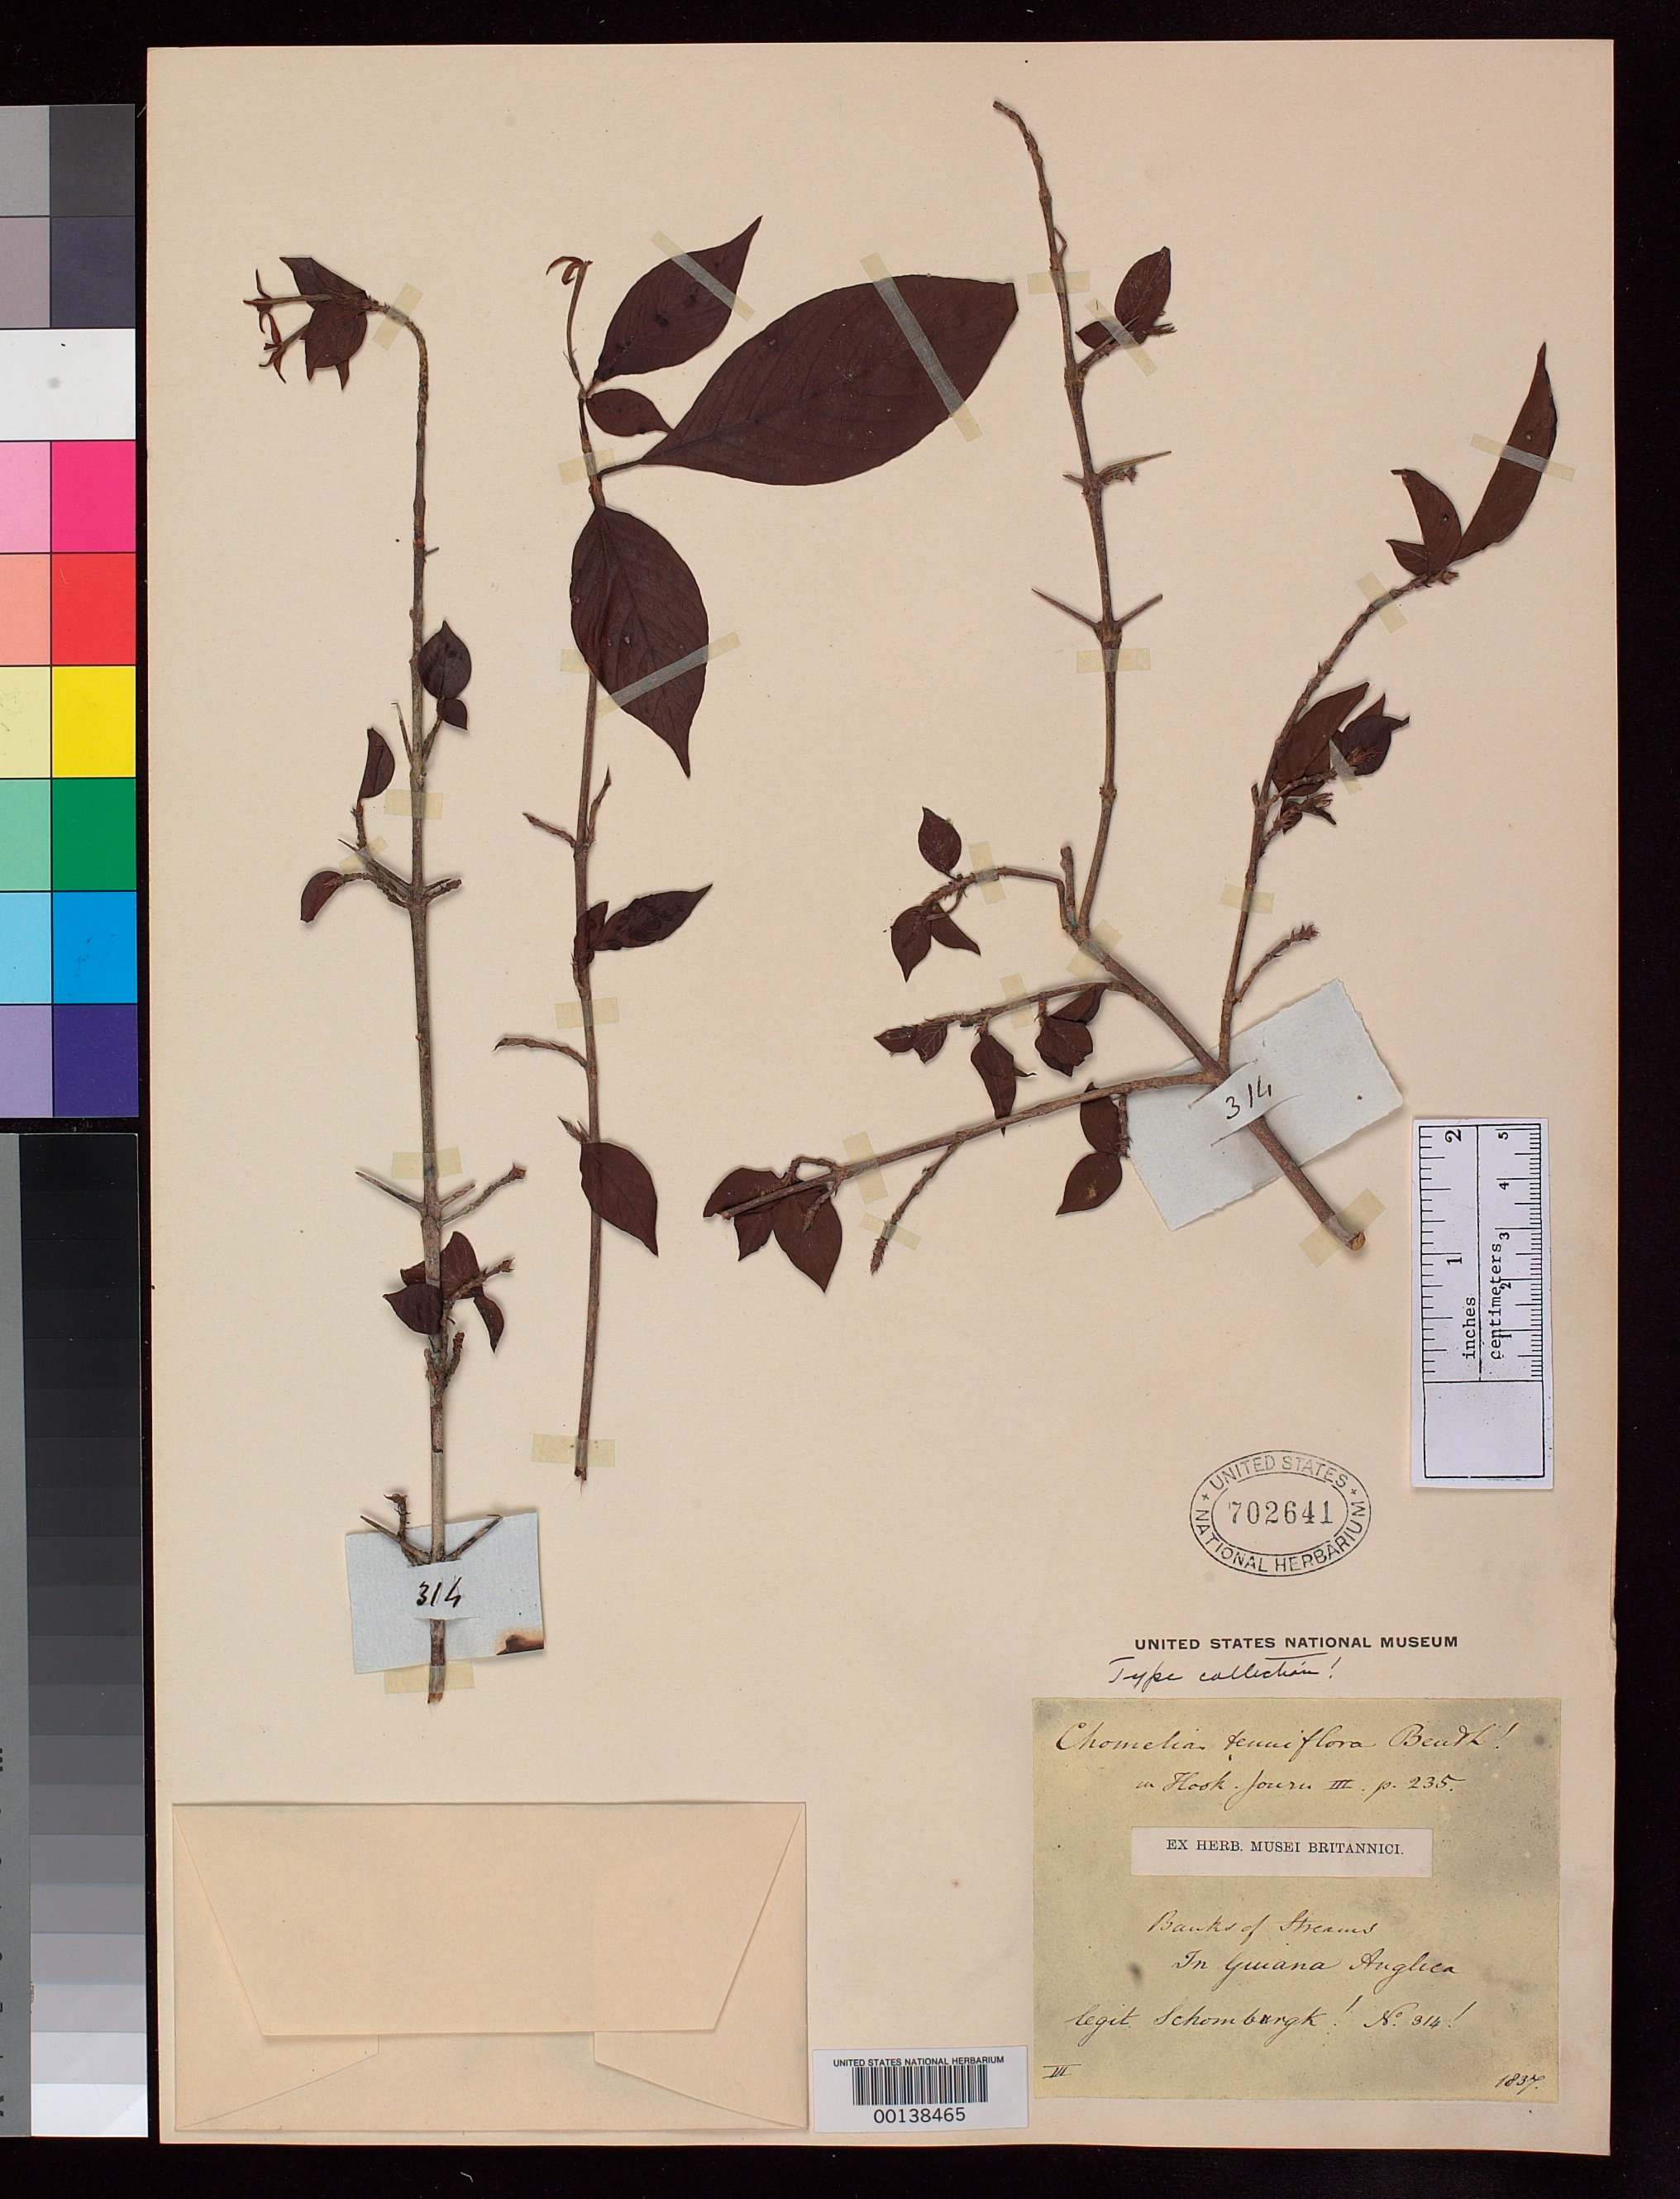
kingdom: Plantae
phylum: Tracheophyta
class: Magnoliopsida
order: Gentianales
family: Rubiaceae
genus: Chomelia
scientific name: Chomelia tenuiflora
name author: Benth.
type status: Isotype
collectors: M. R. Schomburgk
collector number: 314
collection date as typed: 1837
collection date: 1837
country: Guyana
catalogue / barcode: US 702641